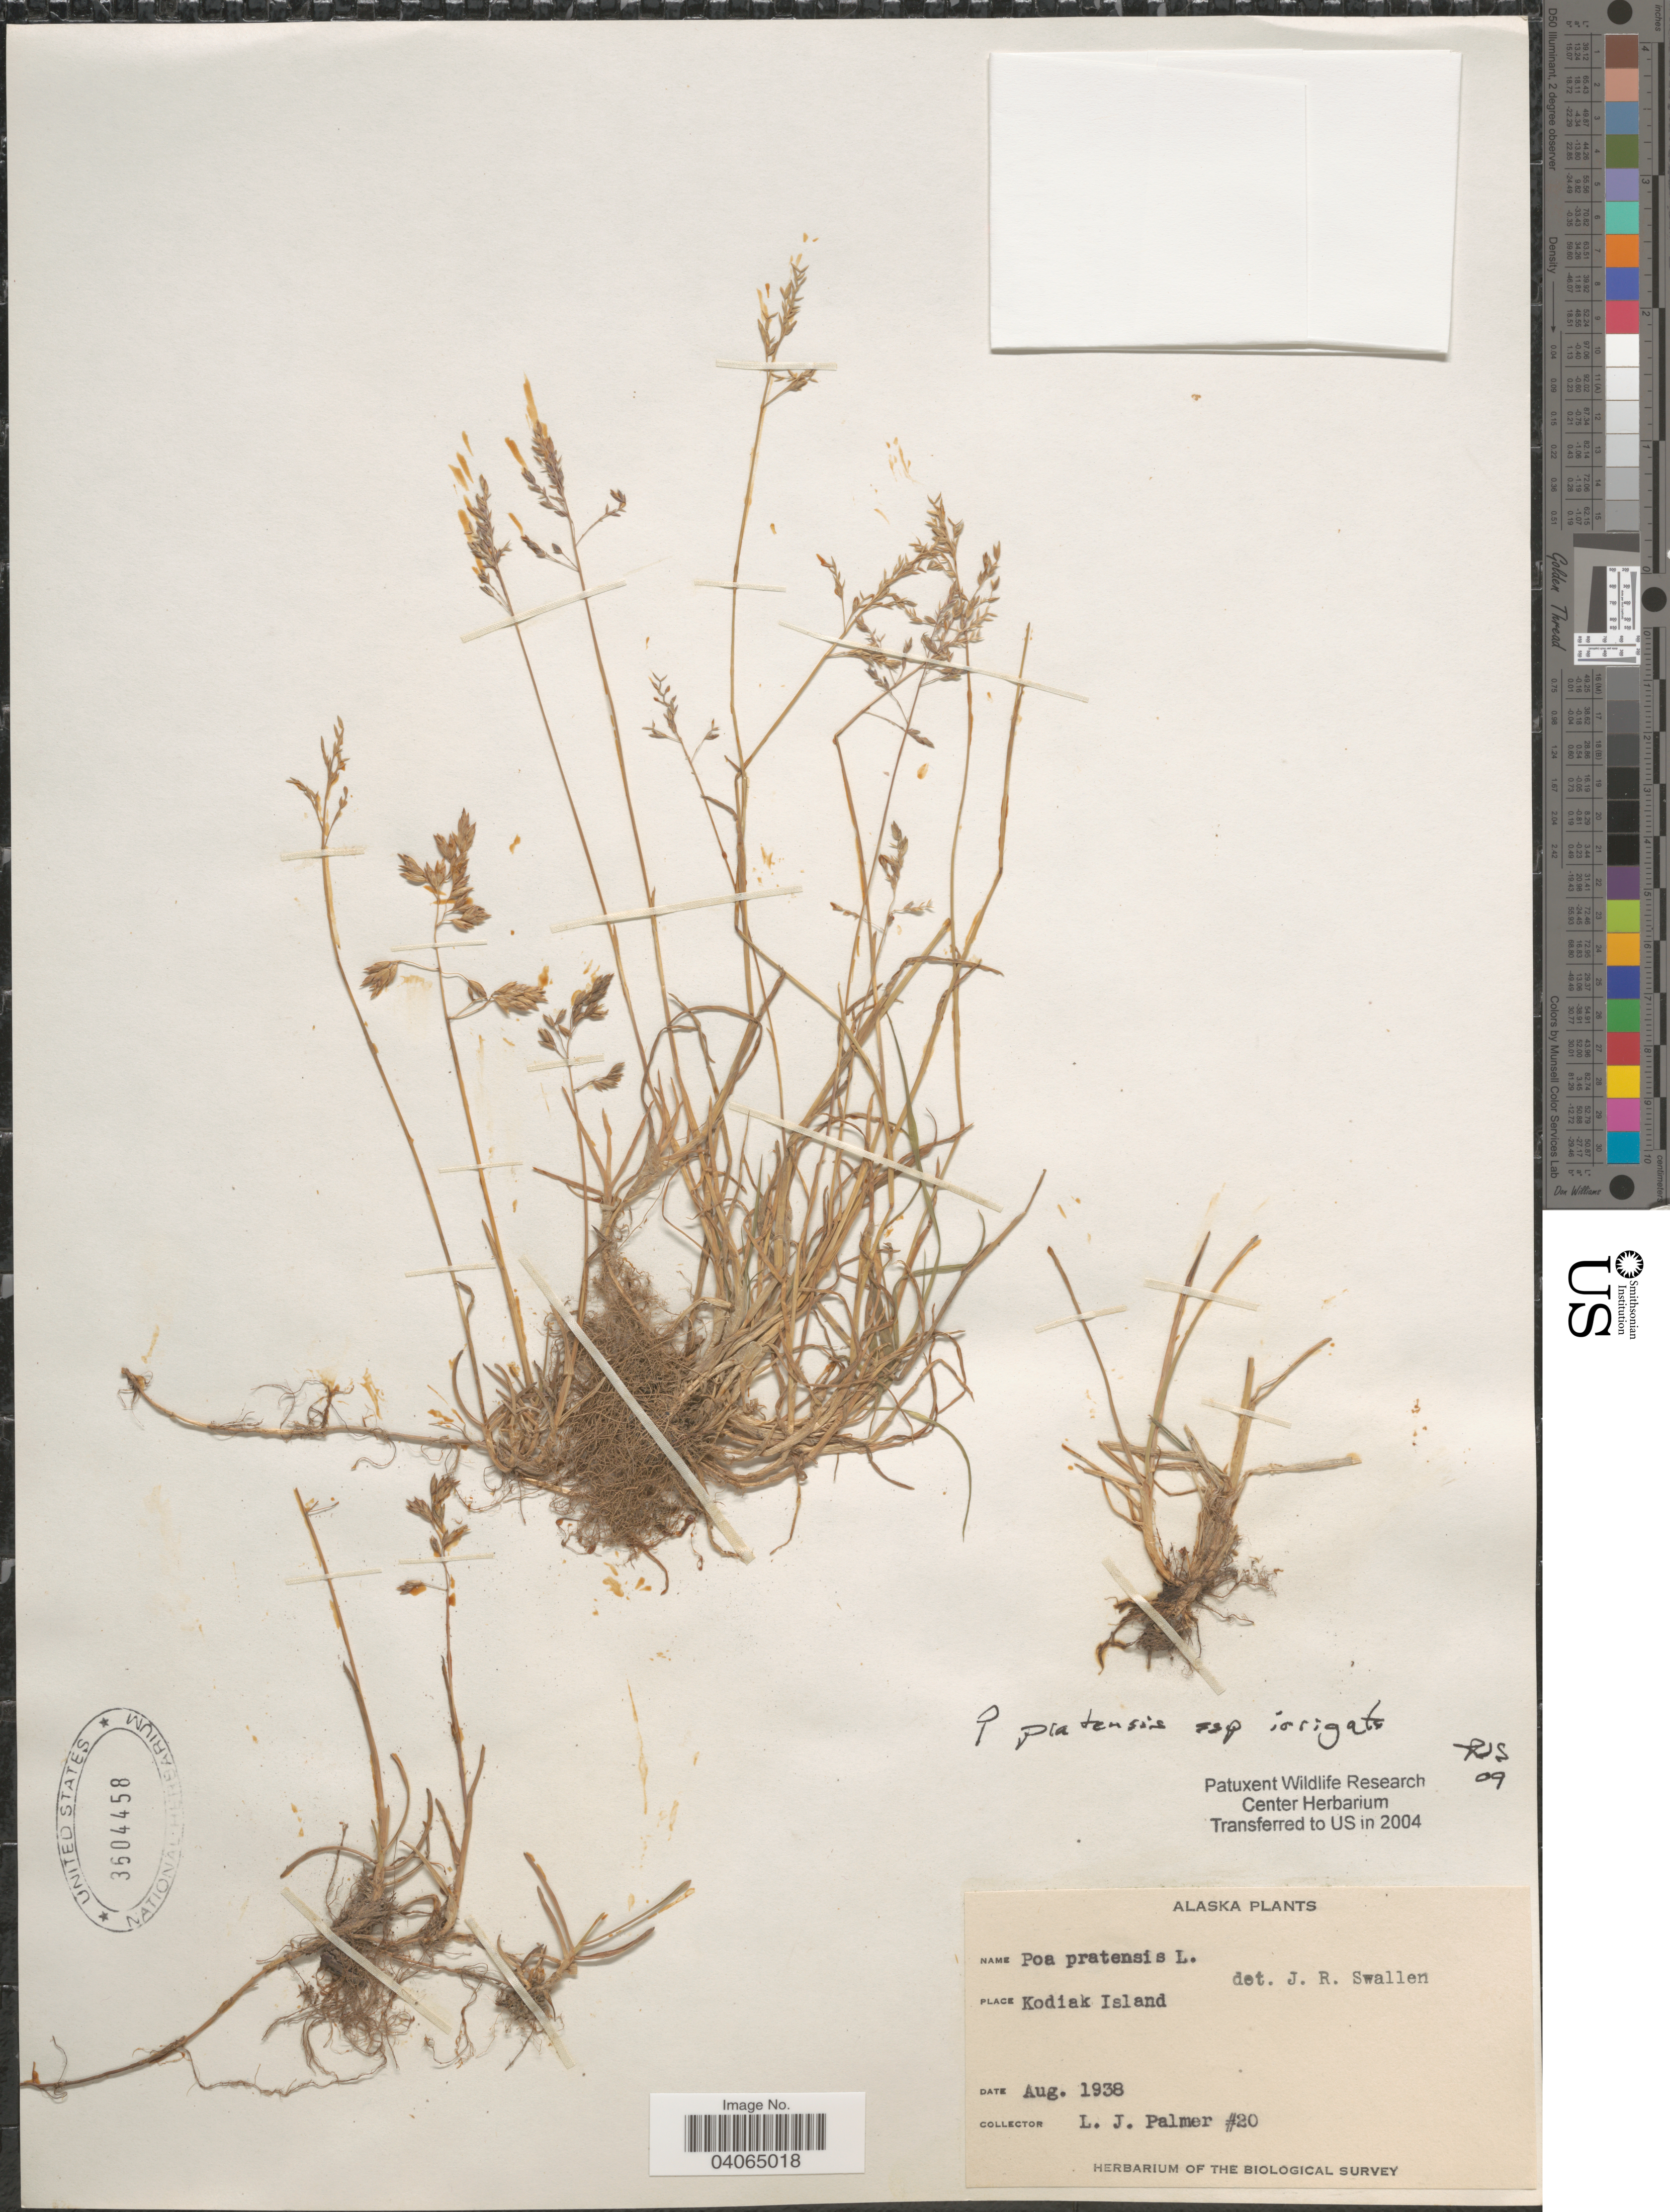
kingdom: Plantae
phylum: Tracheophyta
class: Liliopsida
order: Poales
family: Poaceae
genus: Poa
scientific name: Poa pratensis subsp. irrigata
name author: (Lindm.) H. Lindb.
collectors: L. J. Palmer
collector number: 20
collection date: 1938-08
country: United States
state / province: Alaska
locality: Kodiak Island.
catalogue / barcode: US 3604458